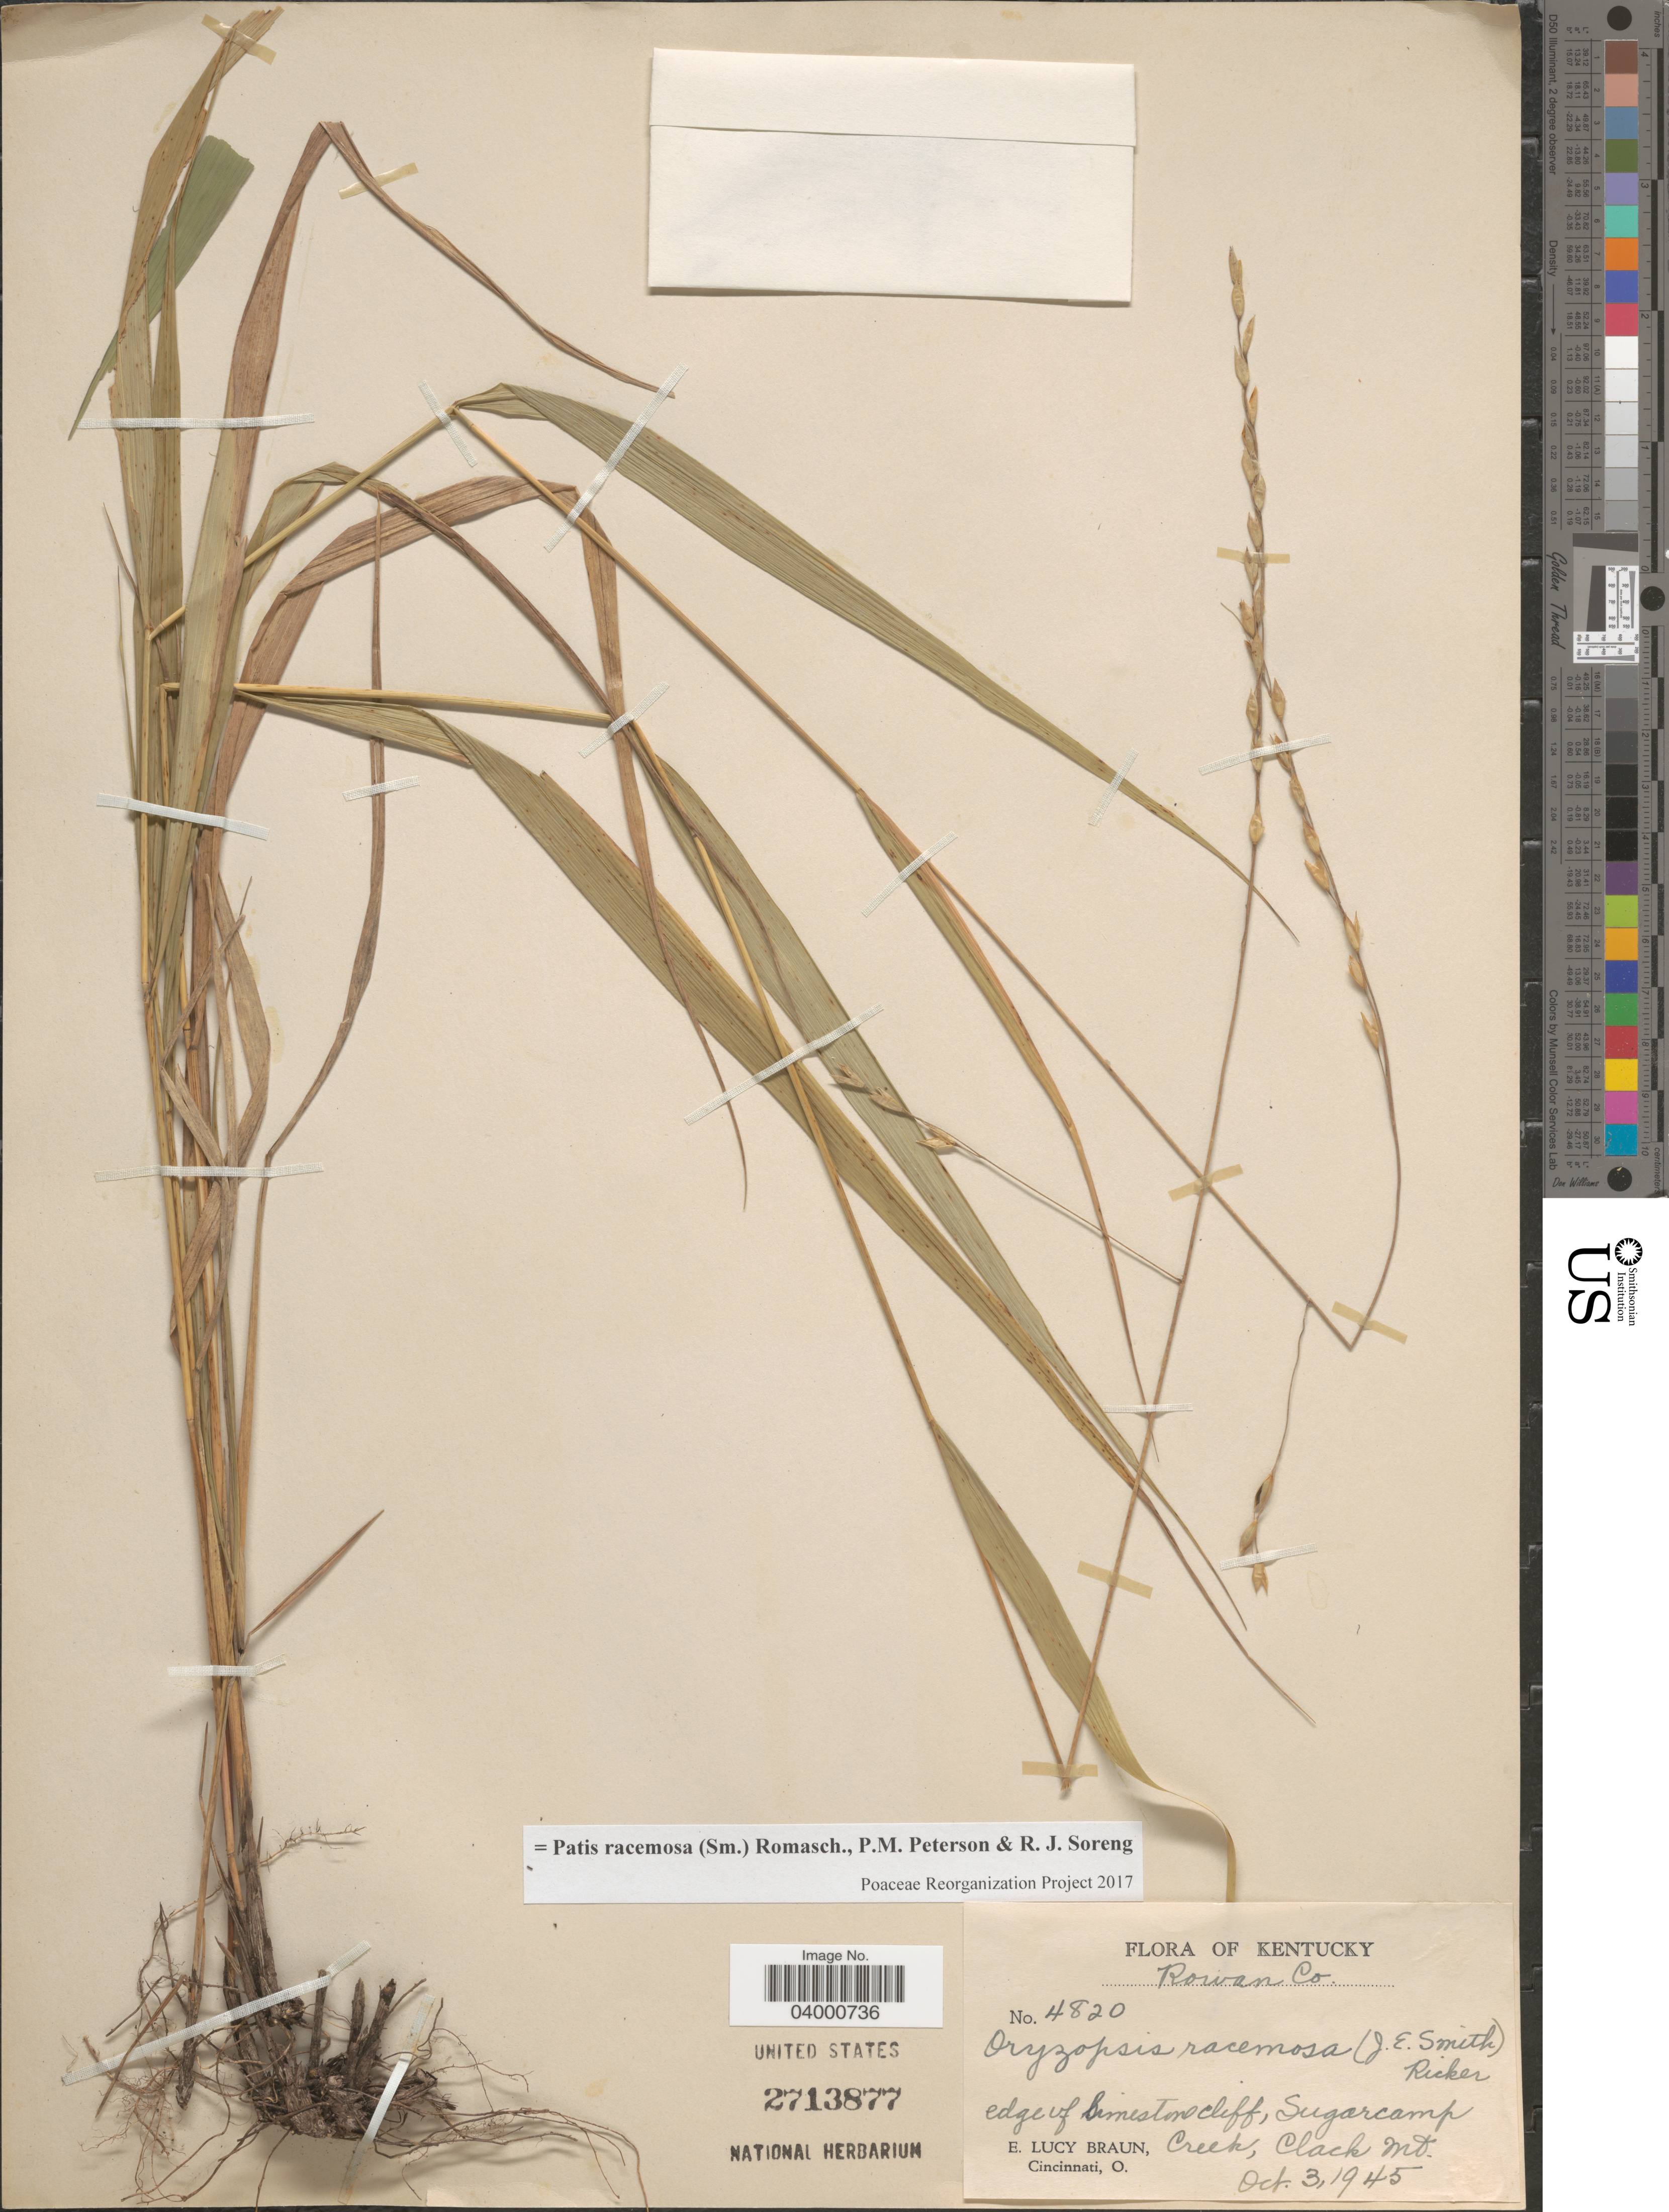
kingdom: Plantae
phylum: Tracheophyta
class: Liliopsida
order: Poales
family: Poaceae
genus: Patis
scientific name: Patis racemosa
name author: (Sm.) Romasch. et al.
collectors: E. L. Braun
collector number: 4820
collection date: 1945-10-03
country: United States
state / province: Kentucky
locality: Rowan Co. Edge of Limestone cliff, Sugarcamp Creek, Clack Mt.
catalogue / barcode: US 2713877